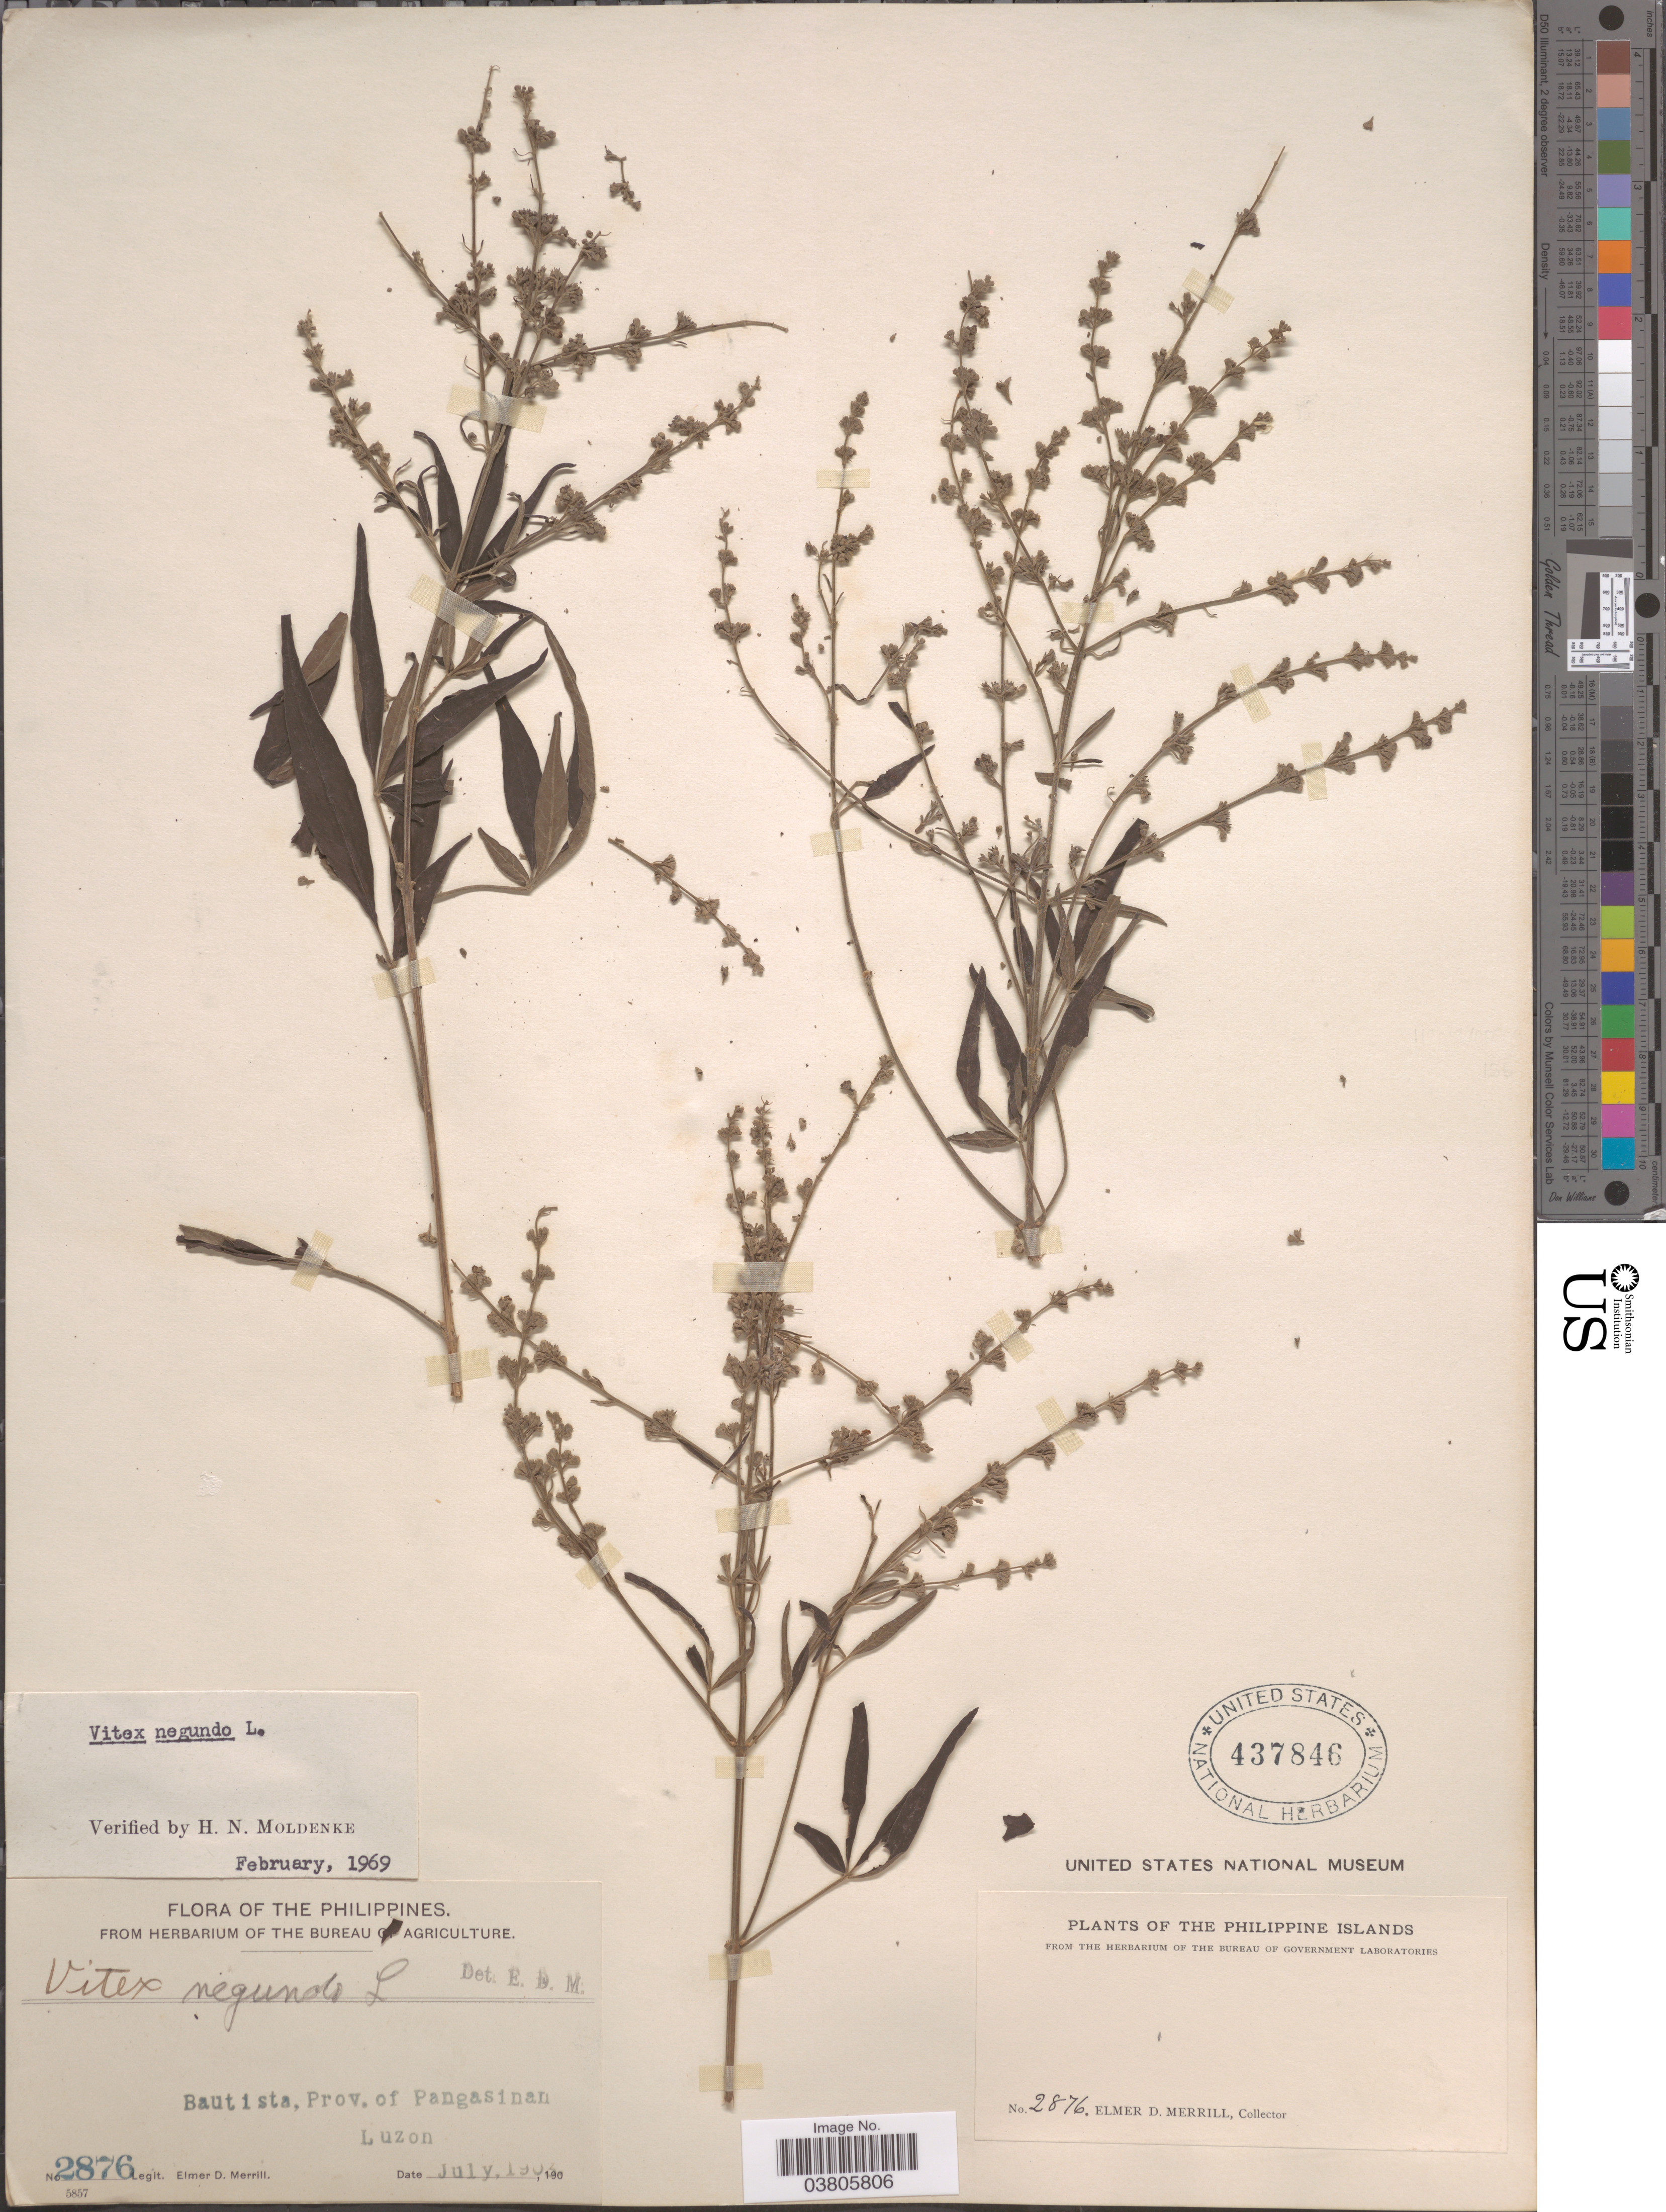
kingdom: Plantae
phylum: Tracheophyta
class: Magnoliopsida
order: Lamiales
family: Lamiaceae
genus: Vitex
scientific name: Vitex negundo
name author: L.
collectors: E. D. Merrill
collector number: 2876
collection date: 1903-07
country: Philippines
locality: Philippine Islands. Bautista, Prov. of Pangasinan, Luzon.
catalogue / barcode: US 437846